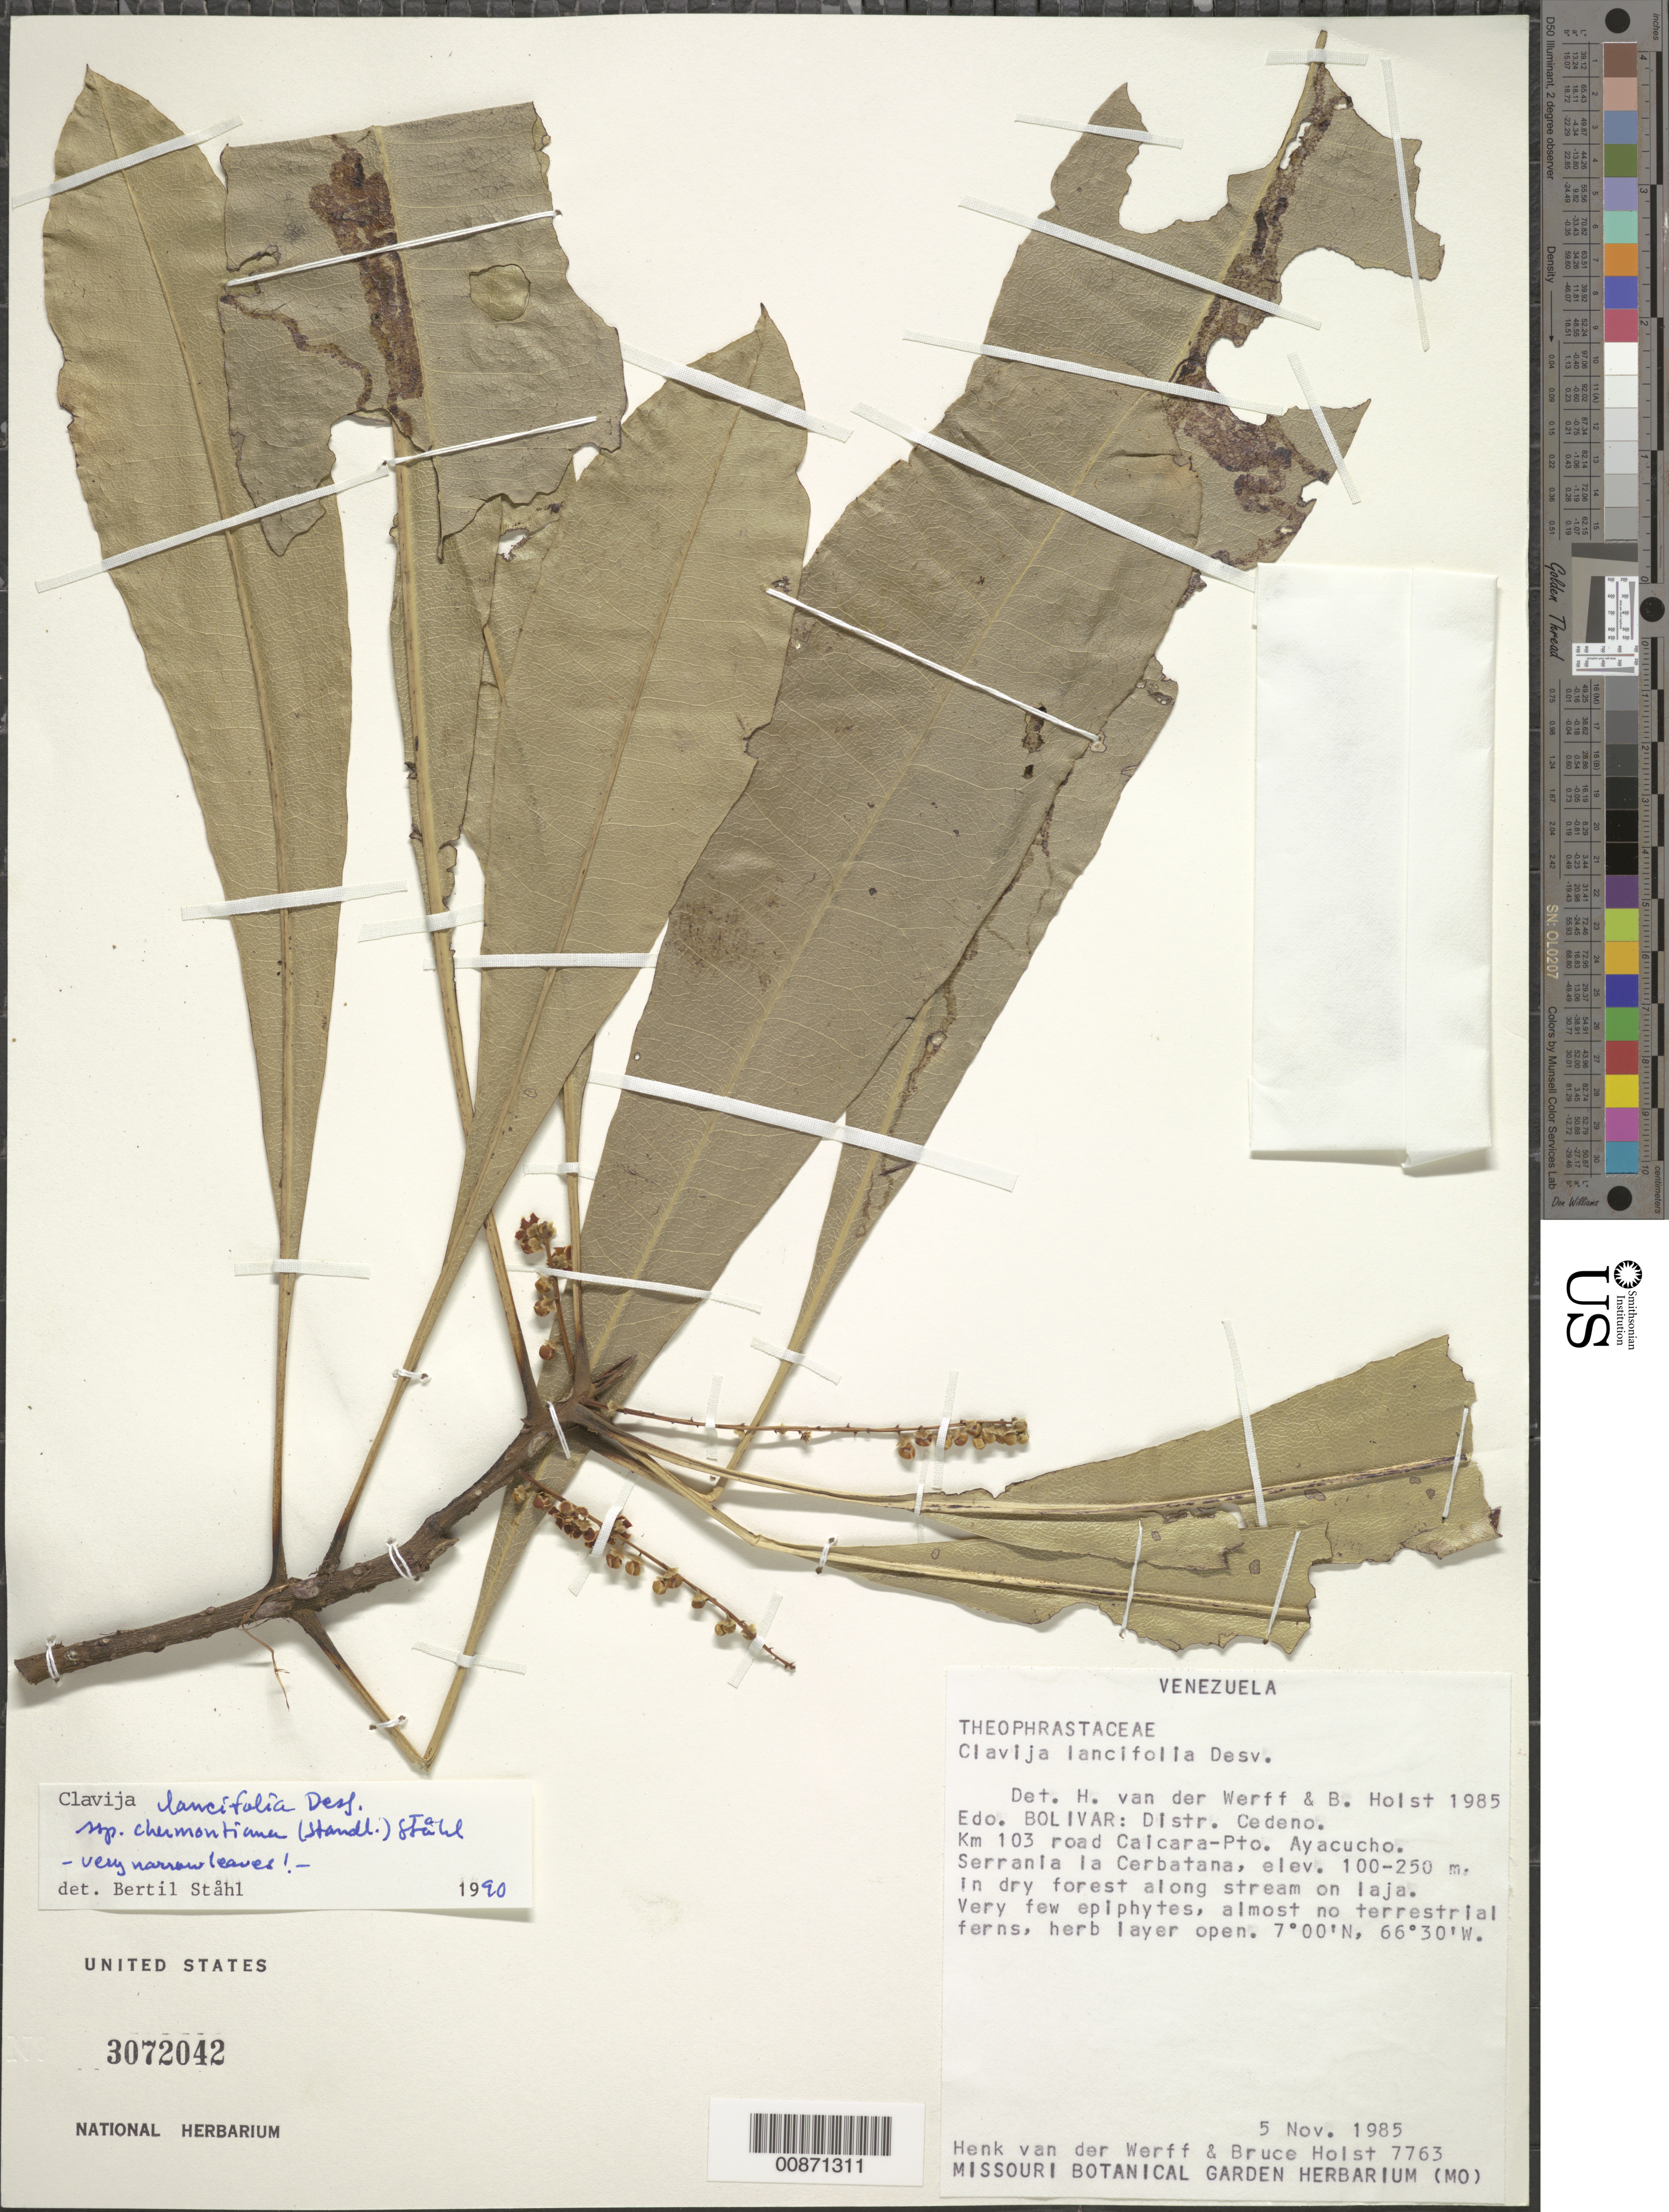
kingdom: Plantae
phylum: Tracheophyta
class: Magnoliopsida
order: Ericales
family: Primulaceae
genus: Clavija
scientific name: Clavija lancifolia subsp. chermontiana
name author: (Standl.) B. Ståhl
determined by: Ståhl, B.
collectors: H. van der Werff & B. Holst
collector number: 7763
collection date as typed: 5-Nov-85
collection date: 1985-11-05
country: Venezuela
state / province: Bolívar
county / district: Cedeño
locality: Caicara del Orinoco - Puerto Ayacucho carretera, km 103, Serrania la Cerbatana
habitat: Dry forest along stream on laja; very few epiphytes, almost no terrestrial ferns, herb layer open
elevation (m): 100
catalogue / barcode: US 3072042